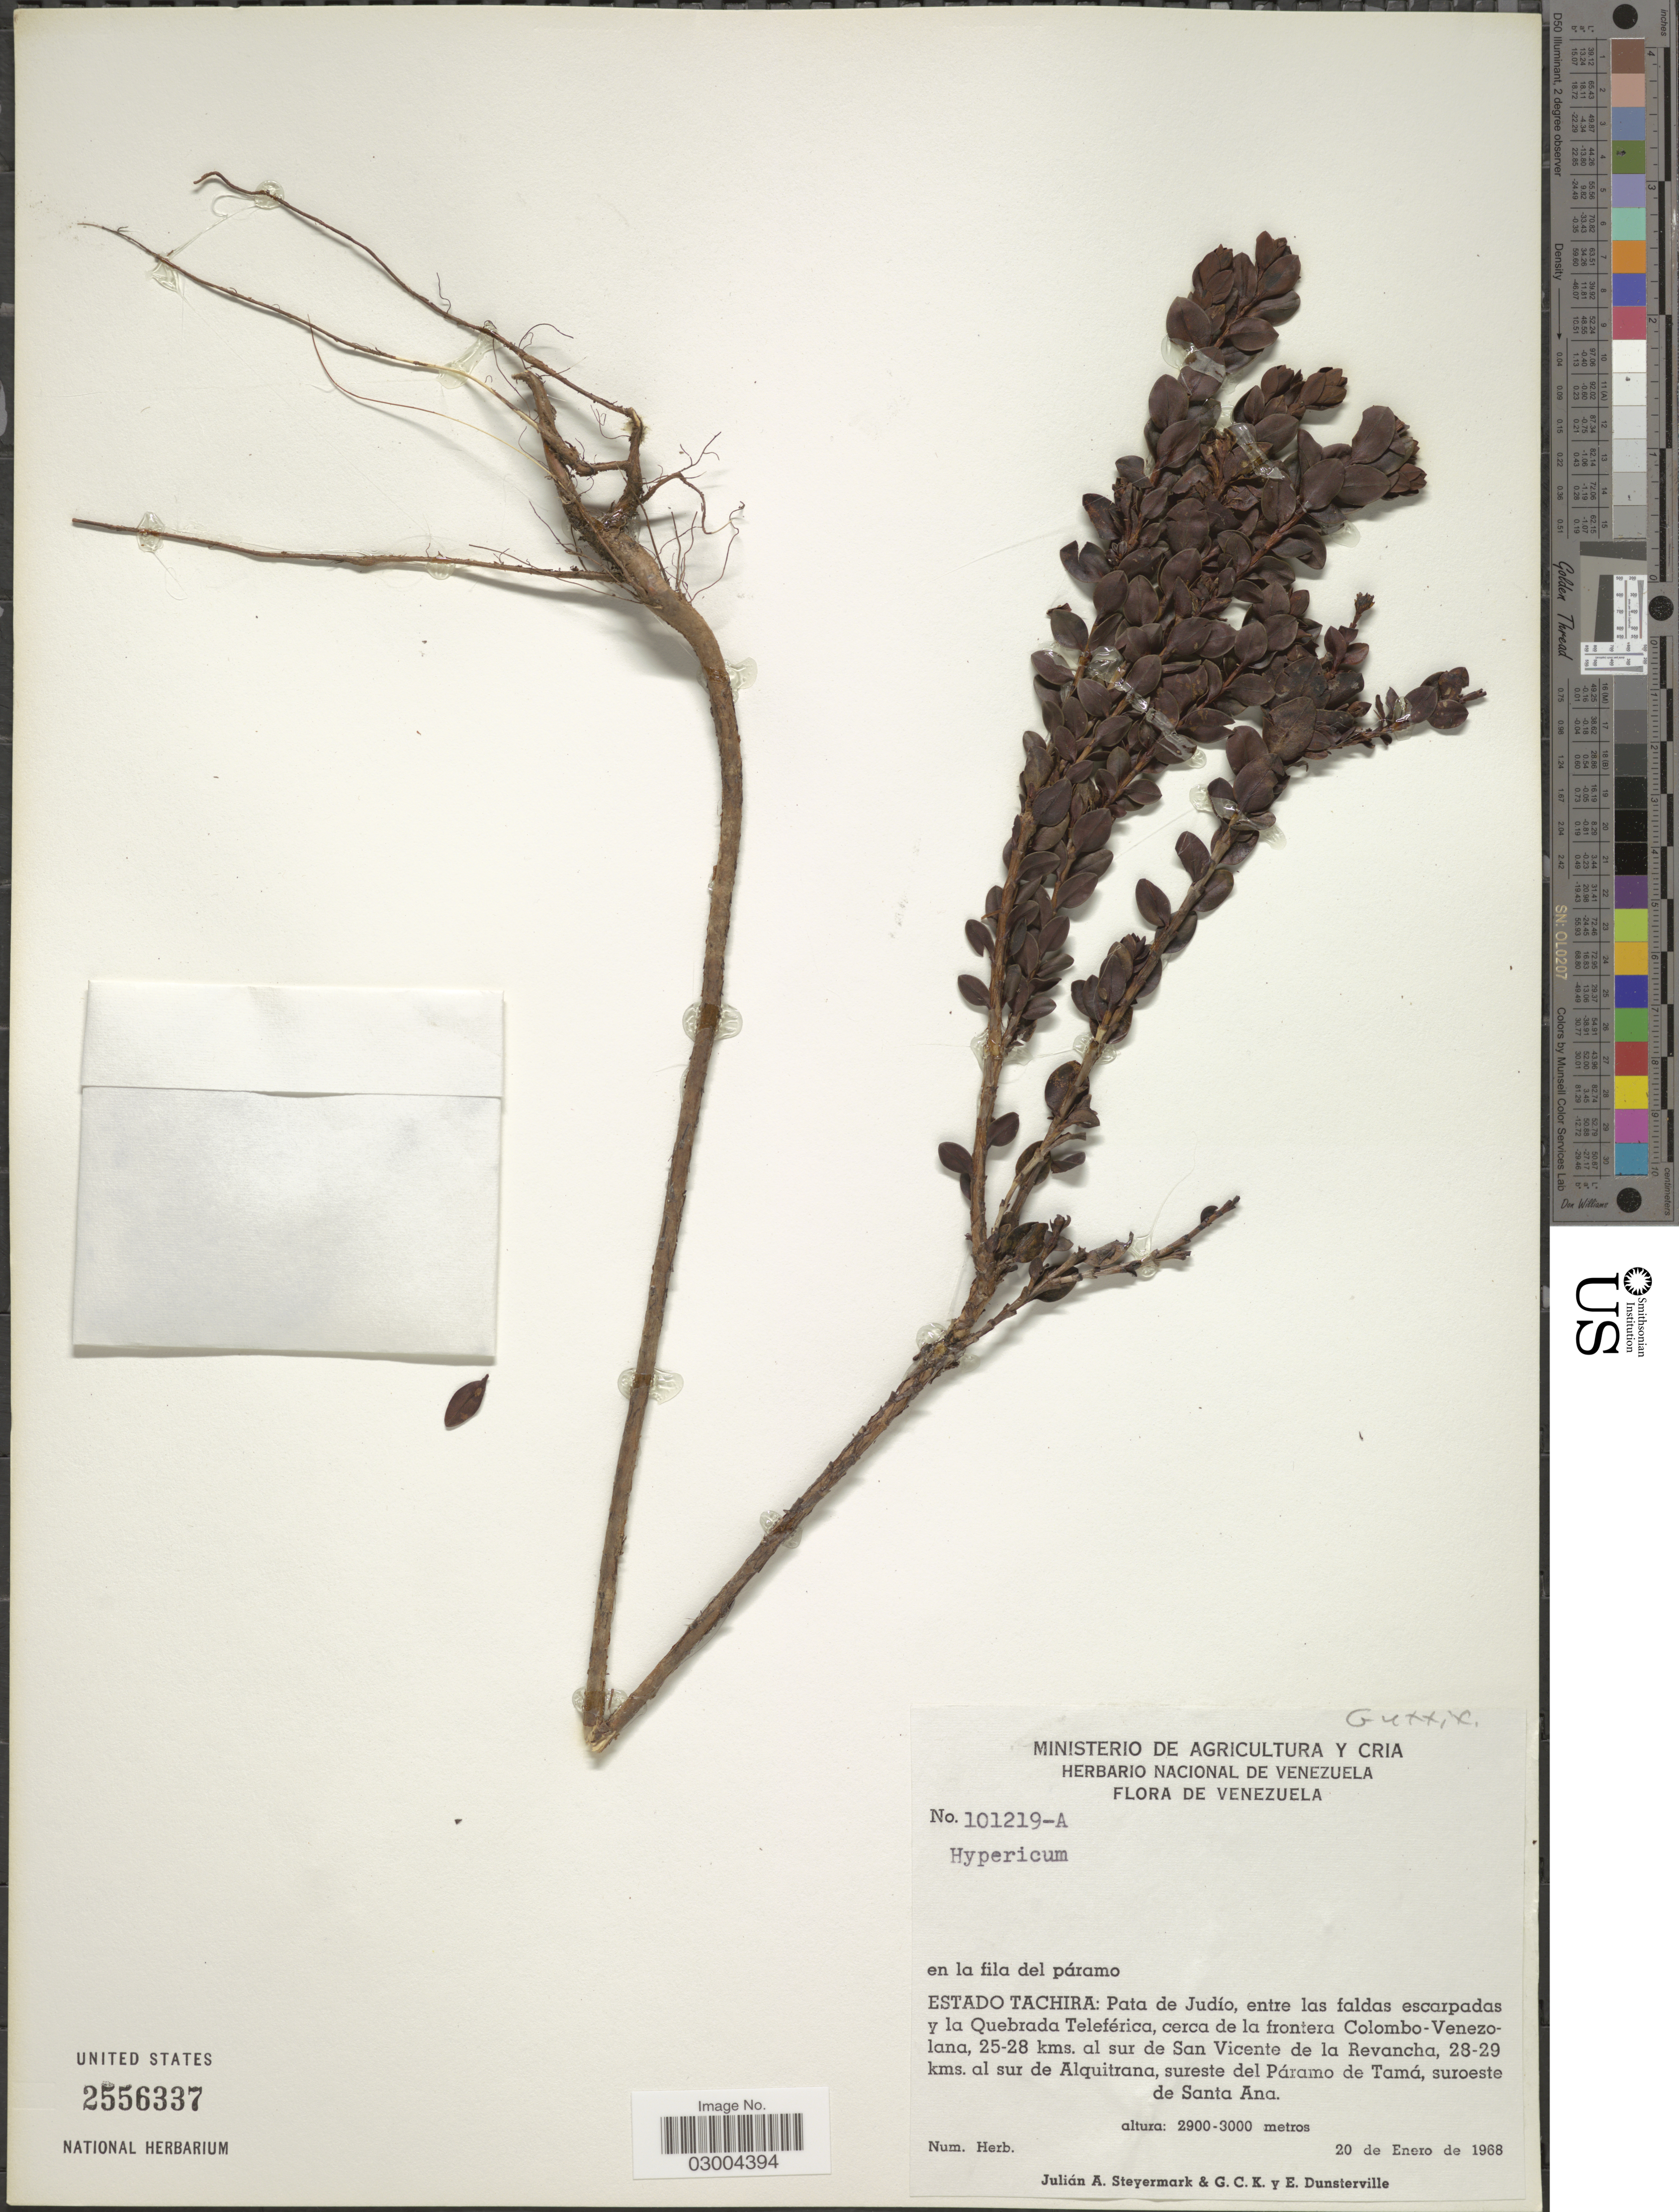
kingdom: Plantae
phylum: Tracheophyta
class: Magnoliopsida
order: Malpighiales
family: Hypericaceae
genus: Hypericum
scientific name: Hypericum sp.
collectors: J. Steyermark, G. C. K. Dunsterville & E. Dunsterville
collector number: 101219-A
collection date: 1968-01-20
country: Venezuela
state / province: Tachira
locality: En la fila del páramo. Estado Tachira: Pata de Judío, entre als faldas escarpadas y la Quebrada Teleférica, cerca de la frontera Colombo-Venezolana, 25-28 kms. al sur de San Vicente de la Revancha, 28-29 kms. al sur de Alquitrana, sureste del Páramo de Tamá, suroeste de Santa Ana.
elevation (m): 2900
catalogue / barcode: US 2556337